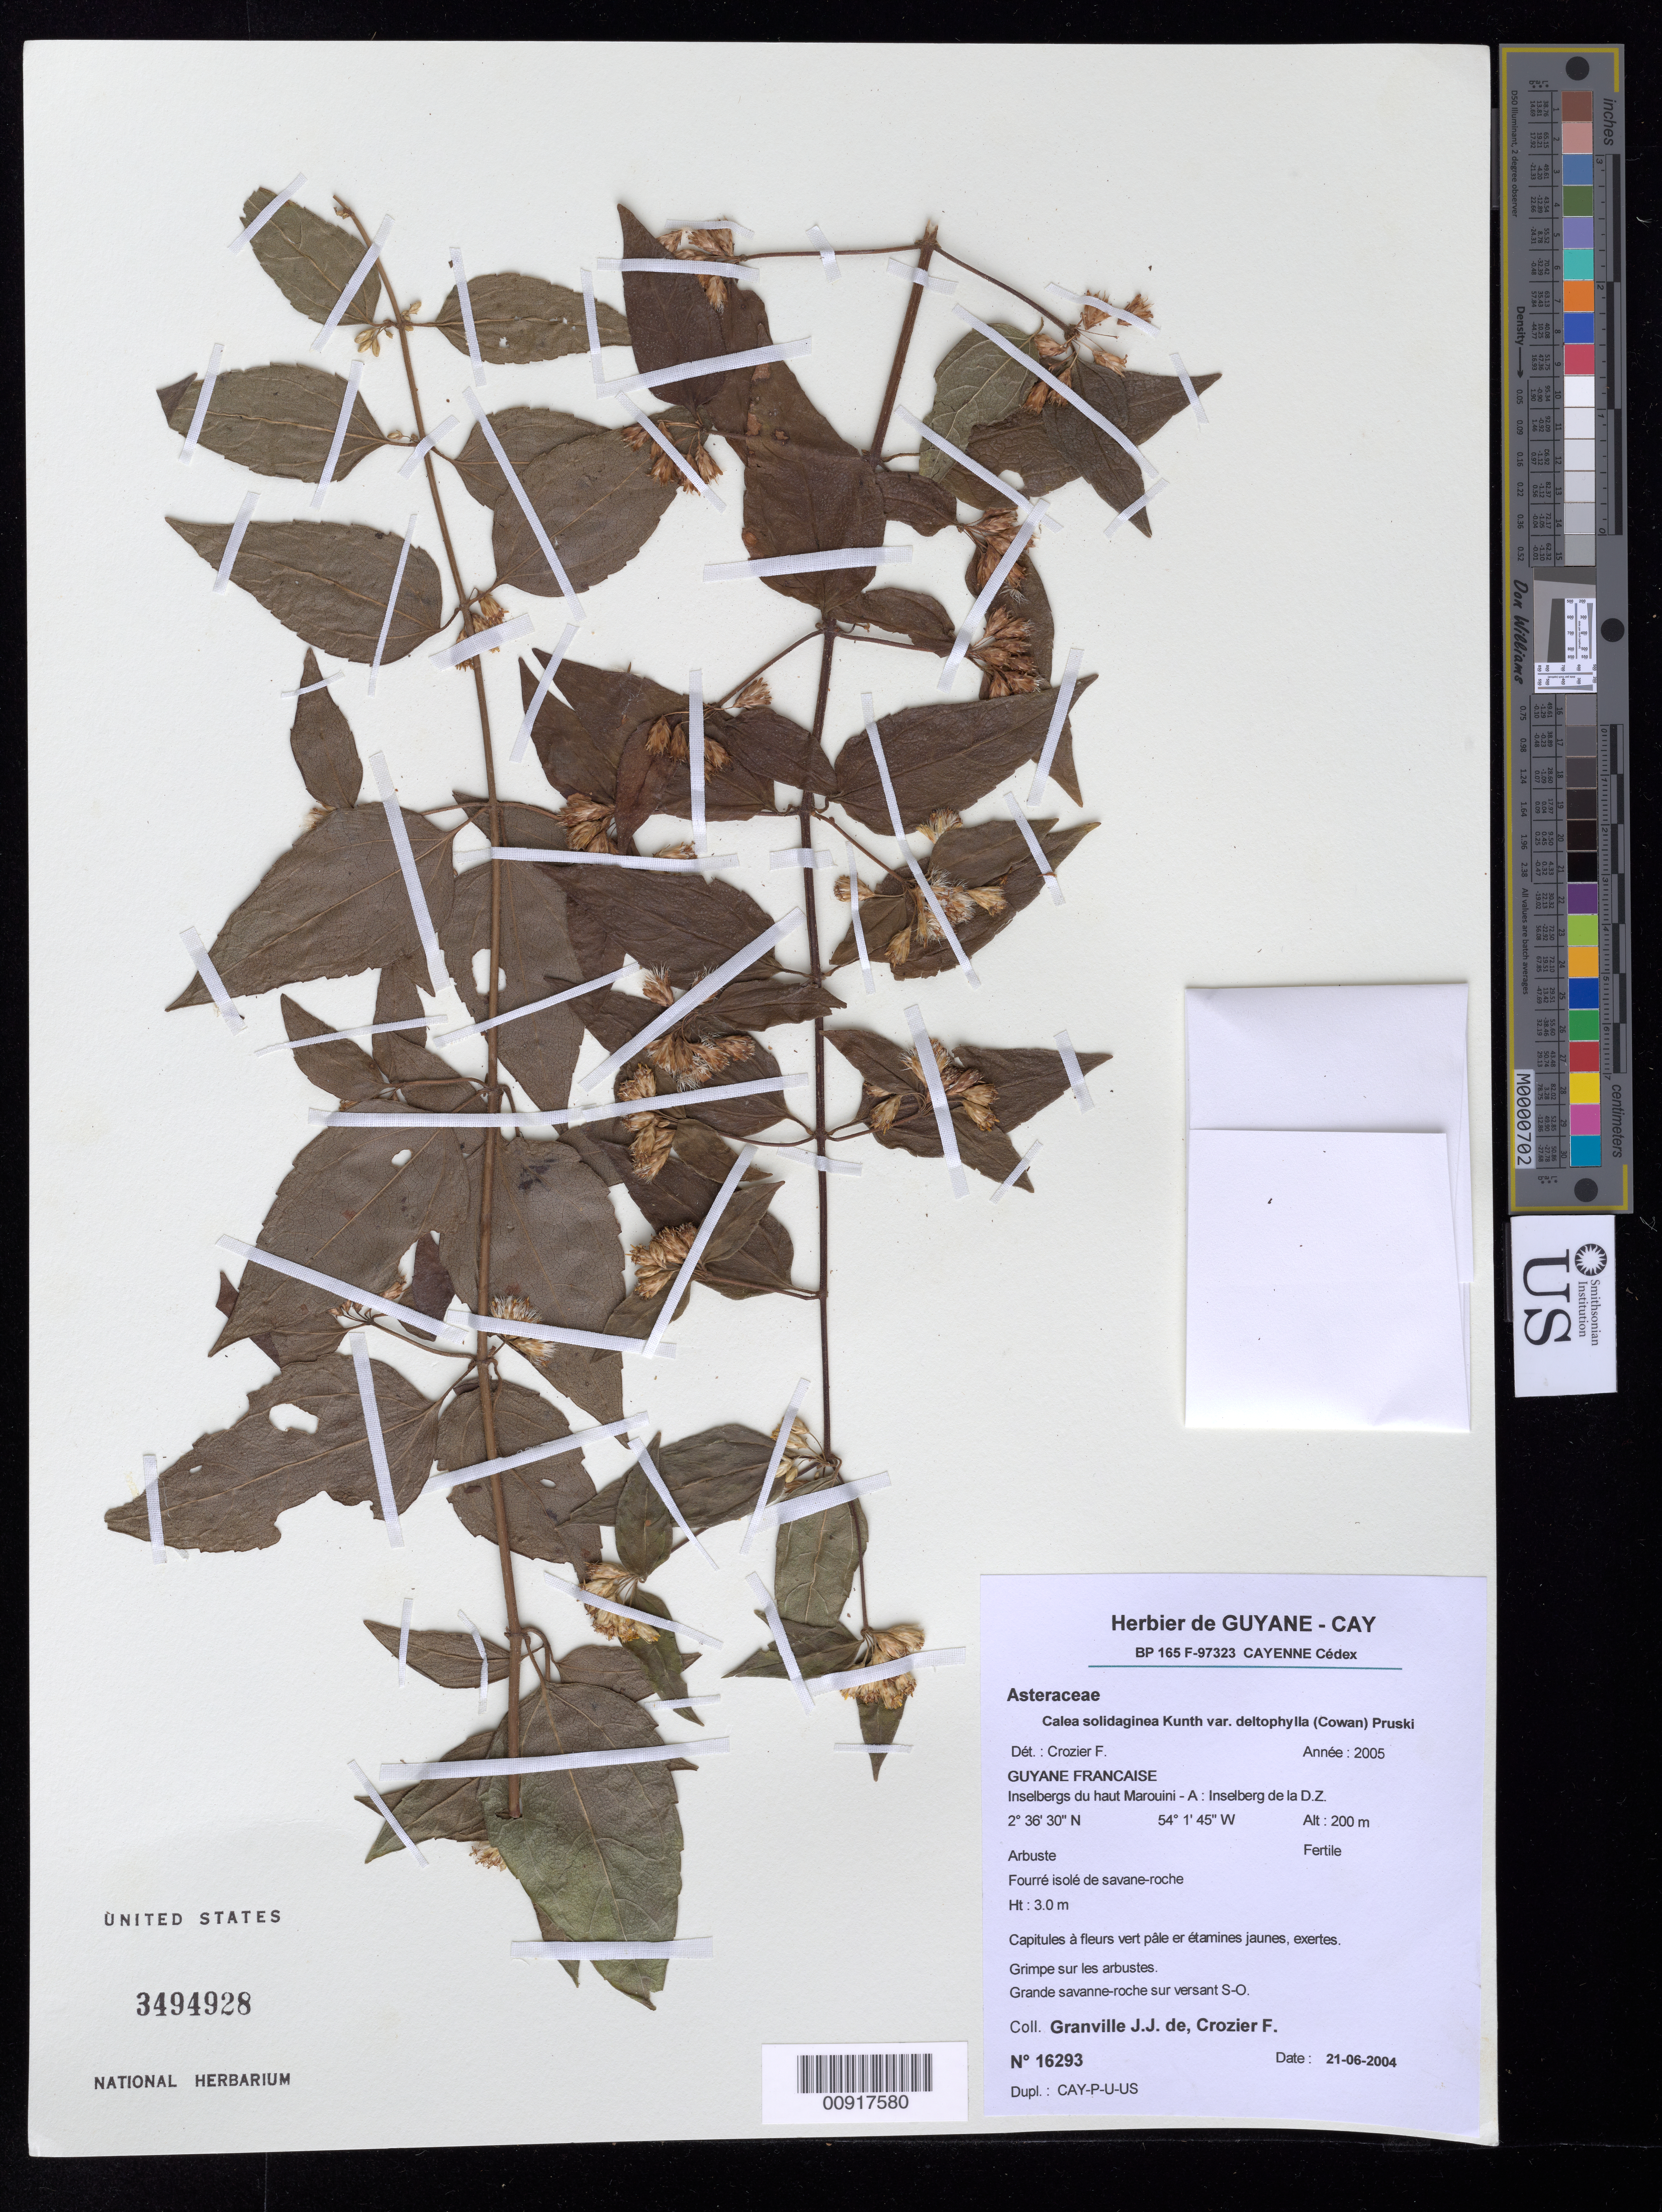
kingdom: Plantae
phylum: Tracheophyta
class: Magnoliopsida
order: Asterales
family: Asteraceae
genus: Calea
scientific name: Calea solidaginea subsp. deltophylla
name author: (R.S. Cowan) Pruski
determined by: Crozier, F.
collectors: J.-J. de Granville & F. Crozier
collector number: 16293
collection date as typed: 21-Jun-04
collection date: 2004-06-21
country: French Guiana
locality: Haut Marouini-A; Inselberg de la D.Z.; Grande savanne-roche sur versant SO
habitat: Fourré isolé de savane-roche; grimpe sur les arbustes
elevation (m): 200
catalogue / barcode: US 3494928